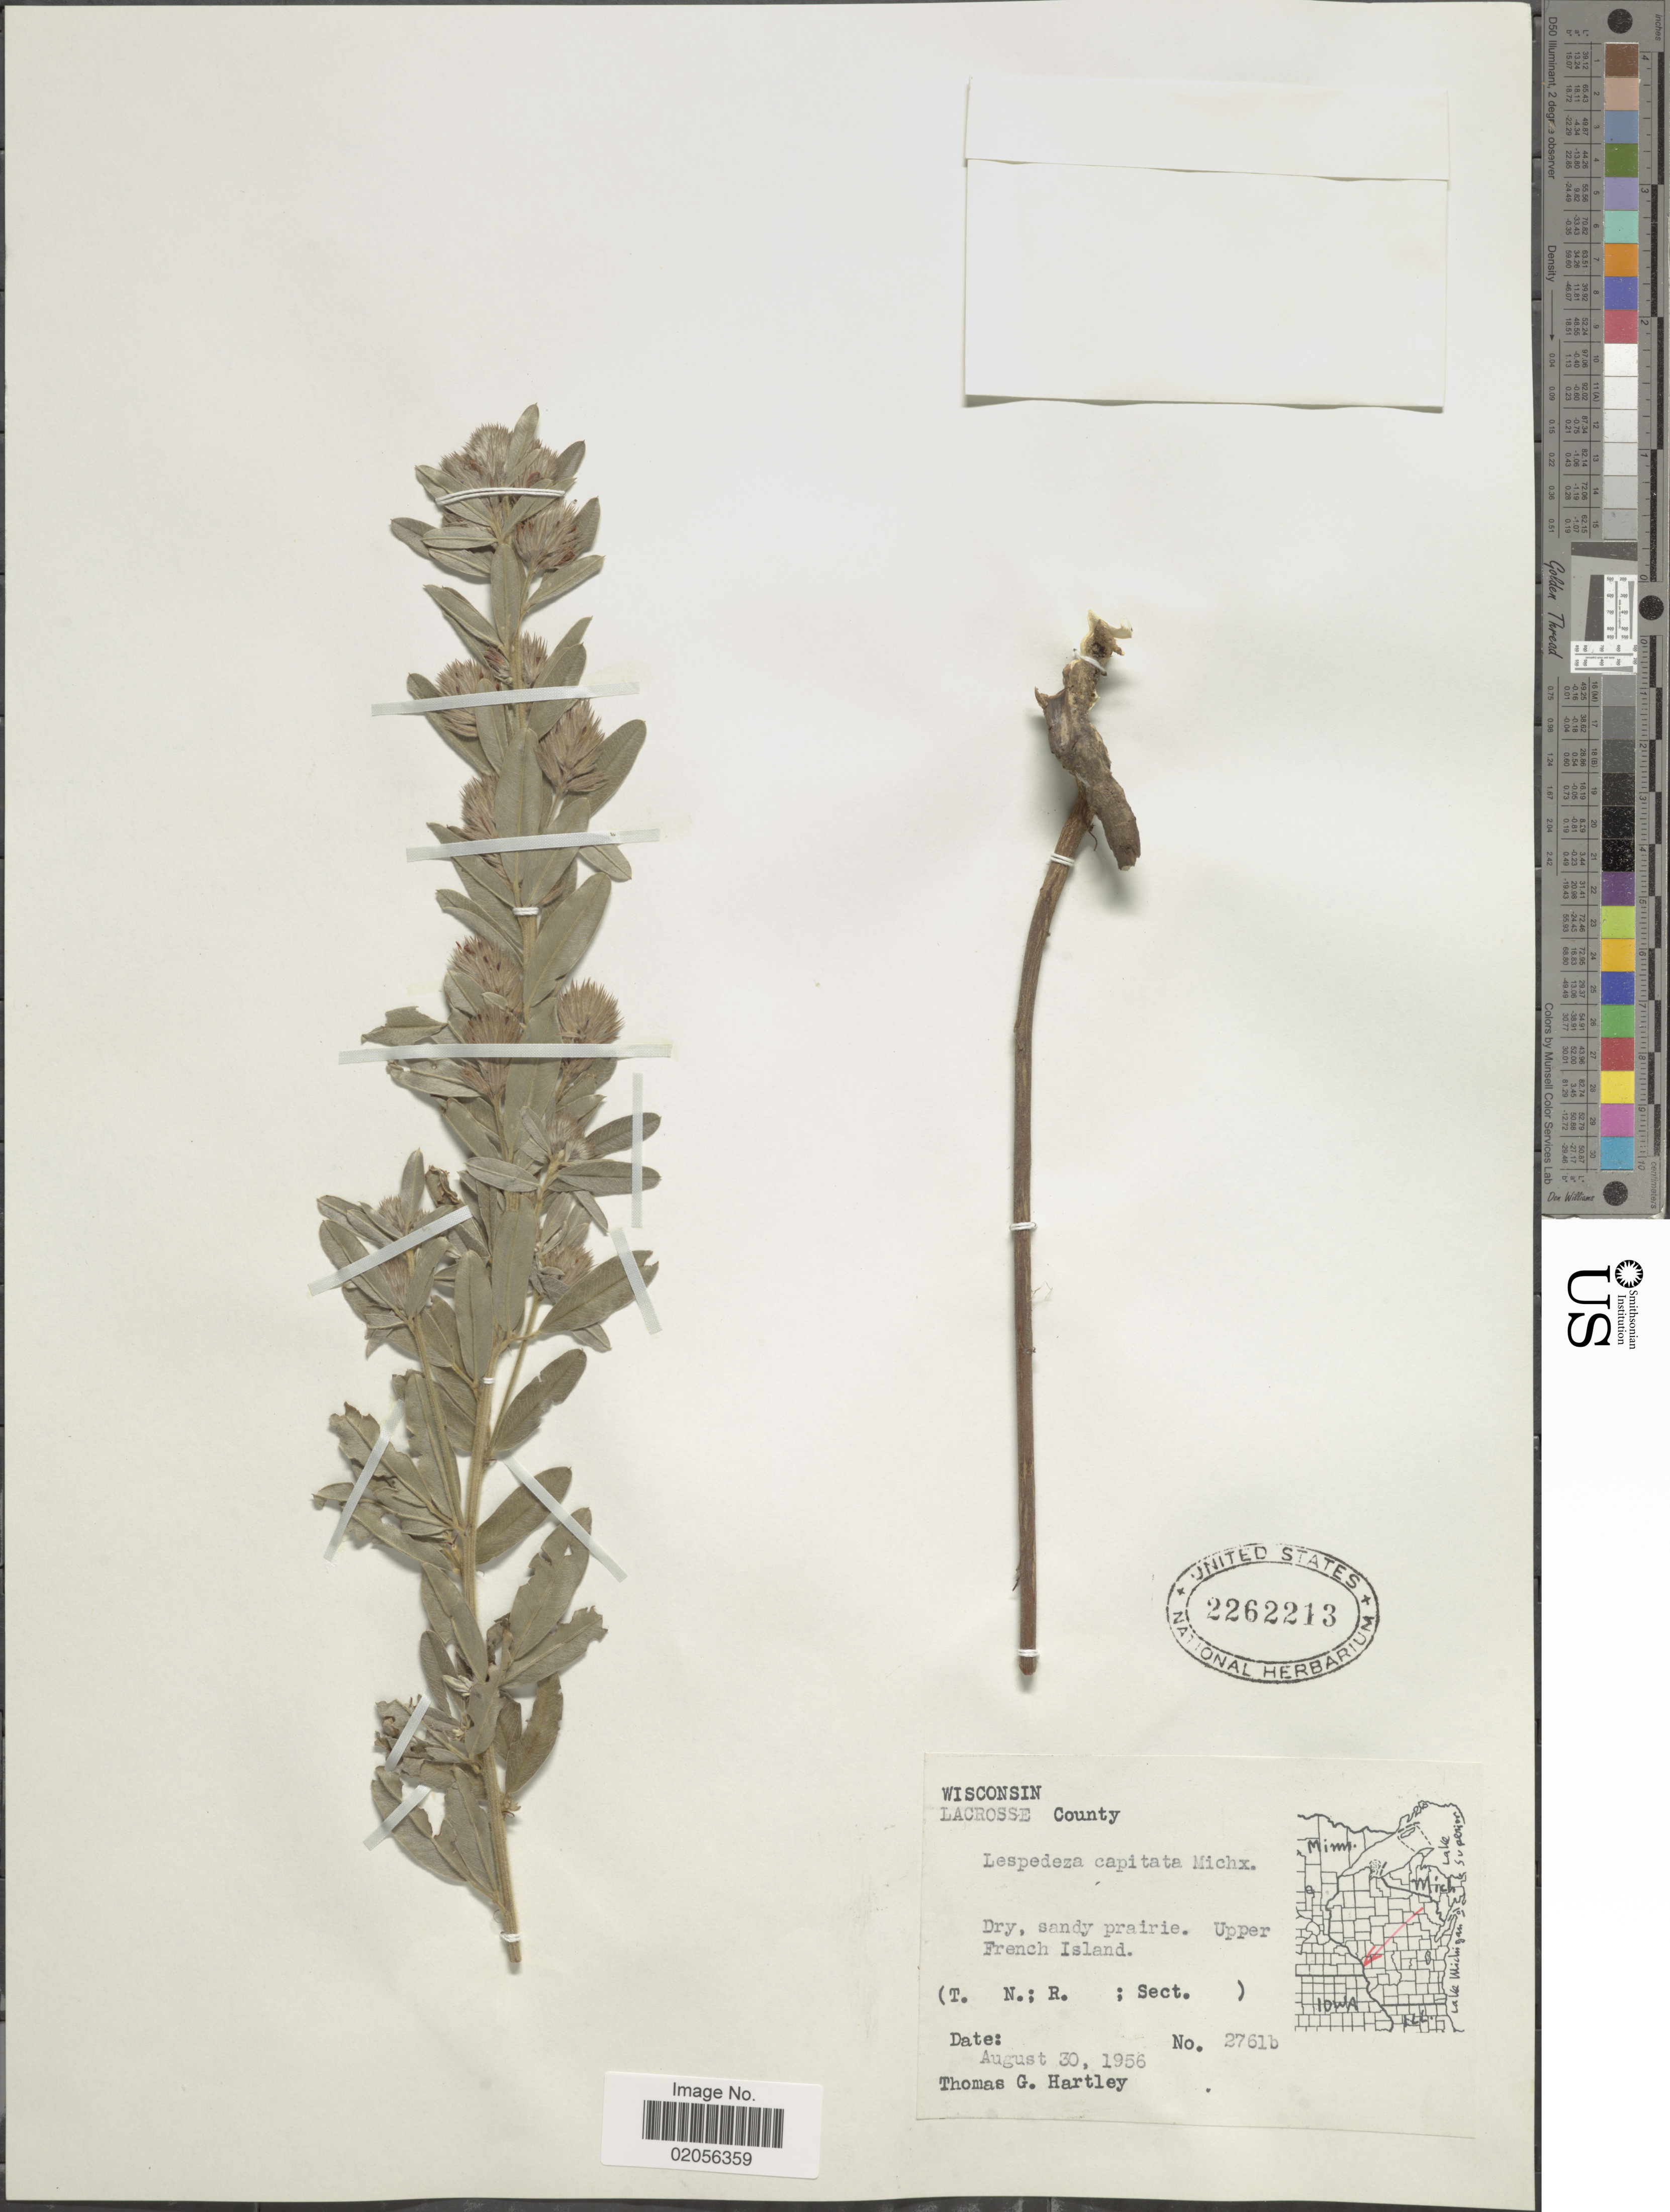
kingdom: Plantae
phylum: Tracheophyta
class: Magnoliopsida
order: Fabales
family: Fabaceae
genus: Lespedeza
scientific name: Lespedeza capitata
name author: Michx.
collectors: T. G. Hartley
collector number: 2761b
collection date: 1956-08-30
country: United States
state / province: Wisconsin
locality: Lacrosse County. Upper French Island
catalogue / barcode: US 2262213